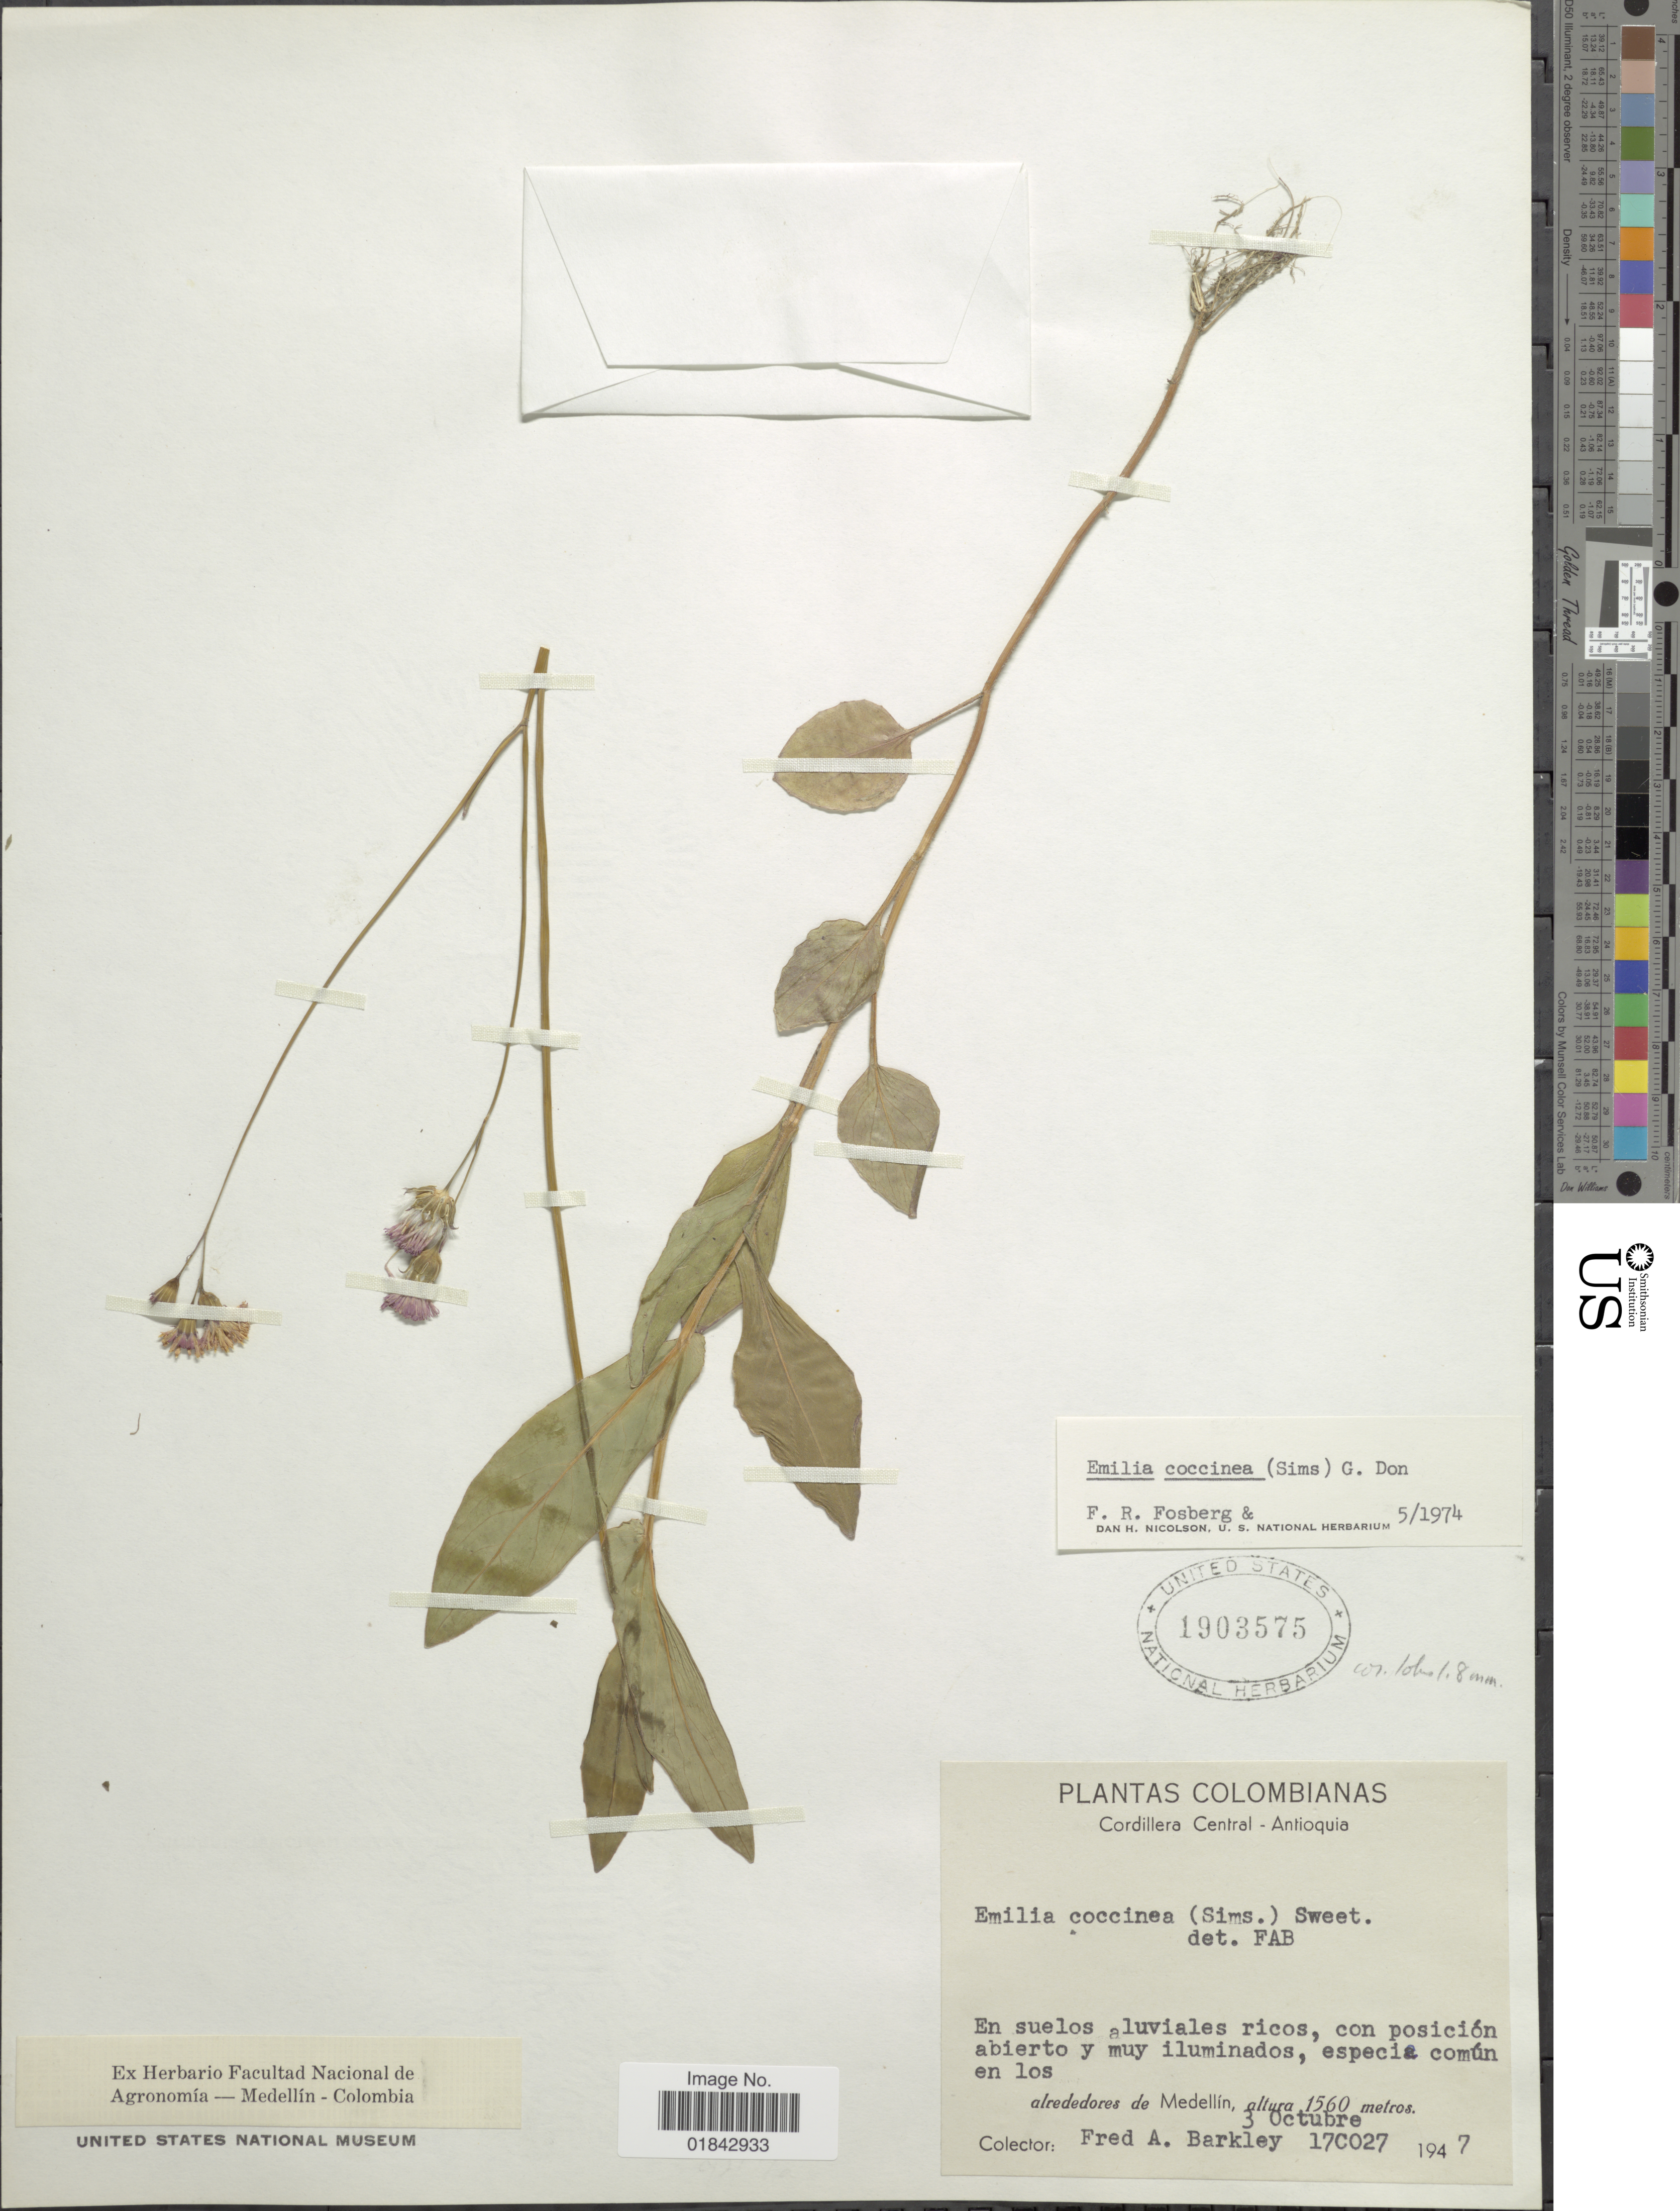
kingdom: Plantae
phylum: Tracheophyta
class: Magnoliopsida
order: Asterales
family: Asteraceae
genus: Emilia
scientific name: Emilia coccinea (Sims) Sweet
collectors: F. A. Barkley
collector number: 17C027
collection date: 1947-10-03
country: Colombia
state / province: Antioquia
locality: Cordillera Central, en suelos aluviales ricos, con posición abierto y muy iluminados, especia común en los alrededores de Medellín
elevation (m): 1560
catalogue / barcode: US 1903575